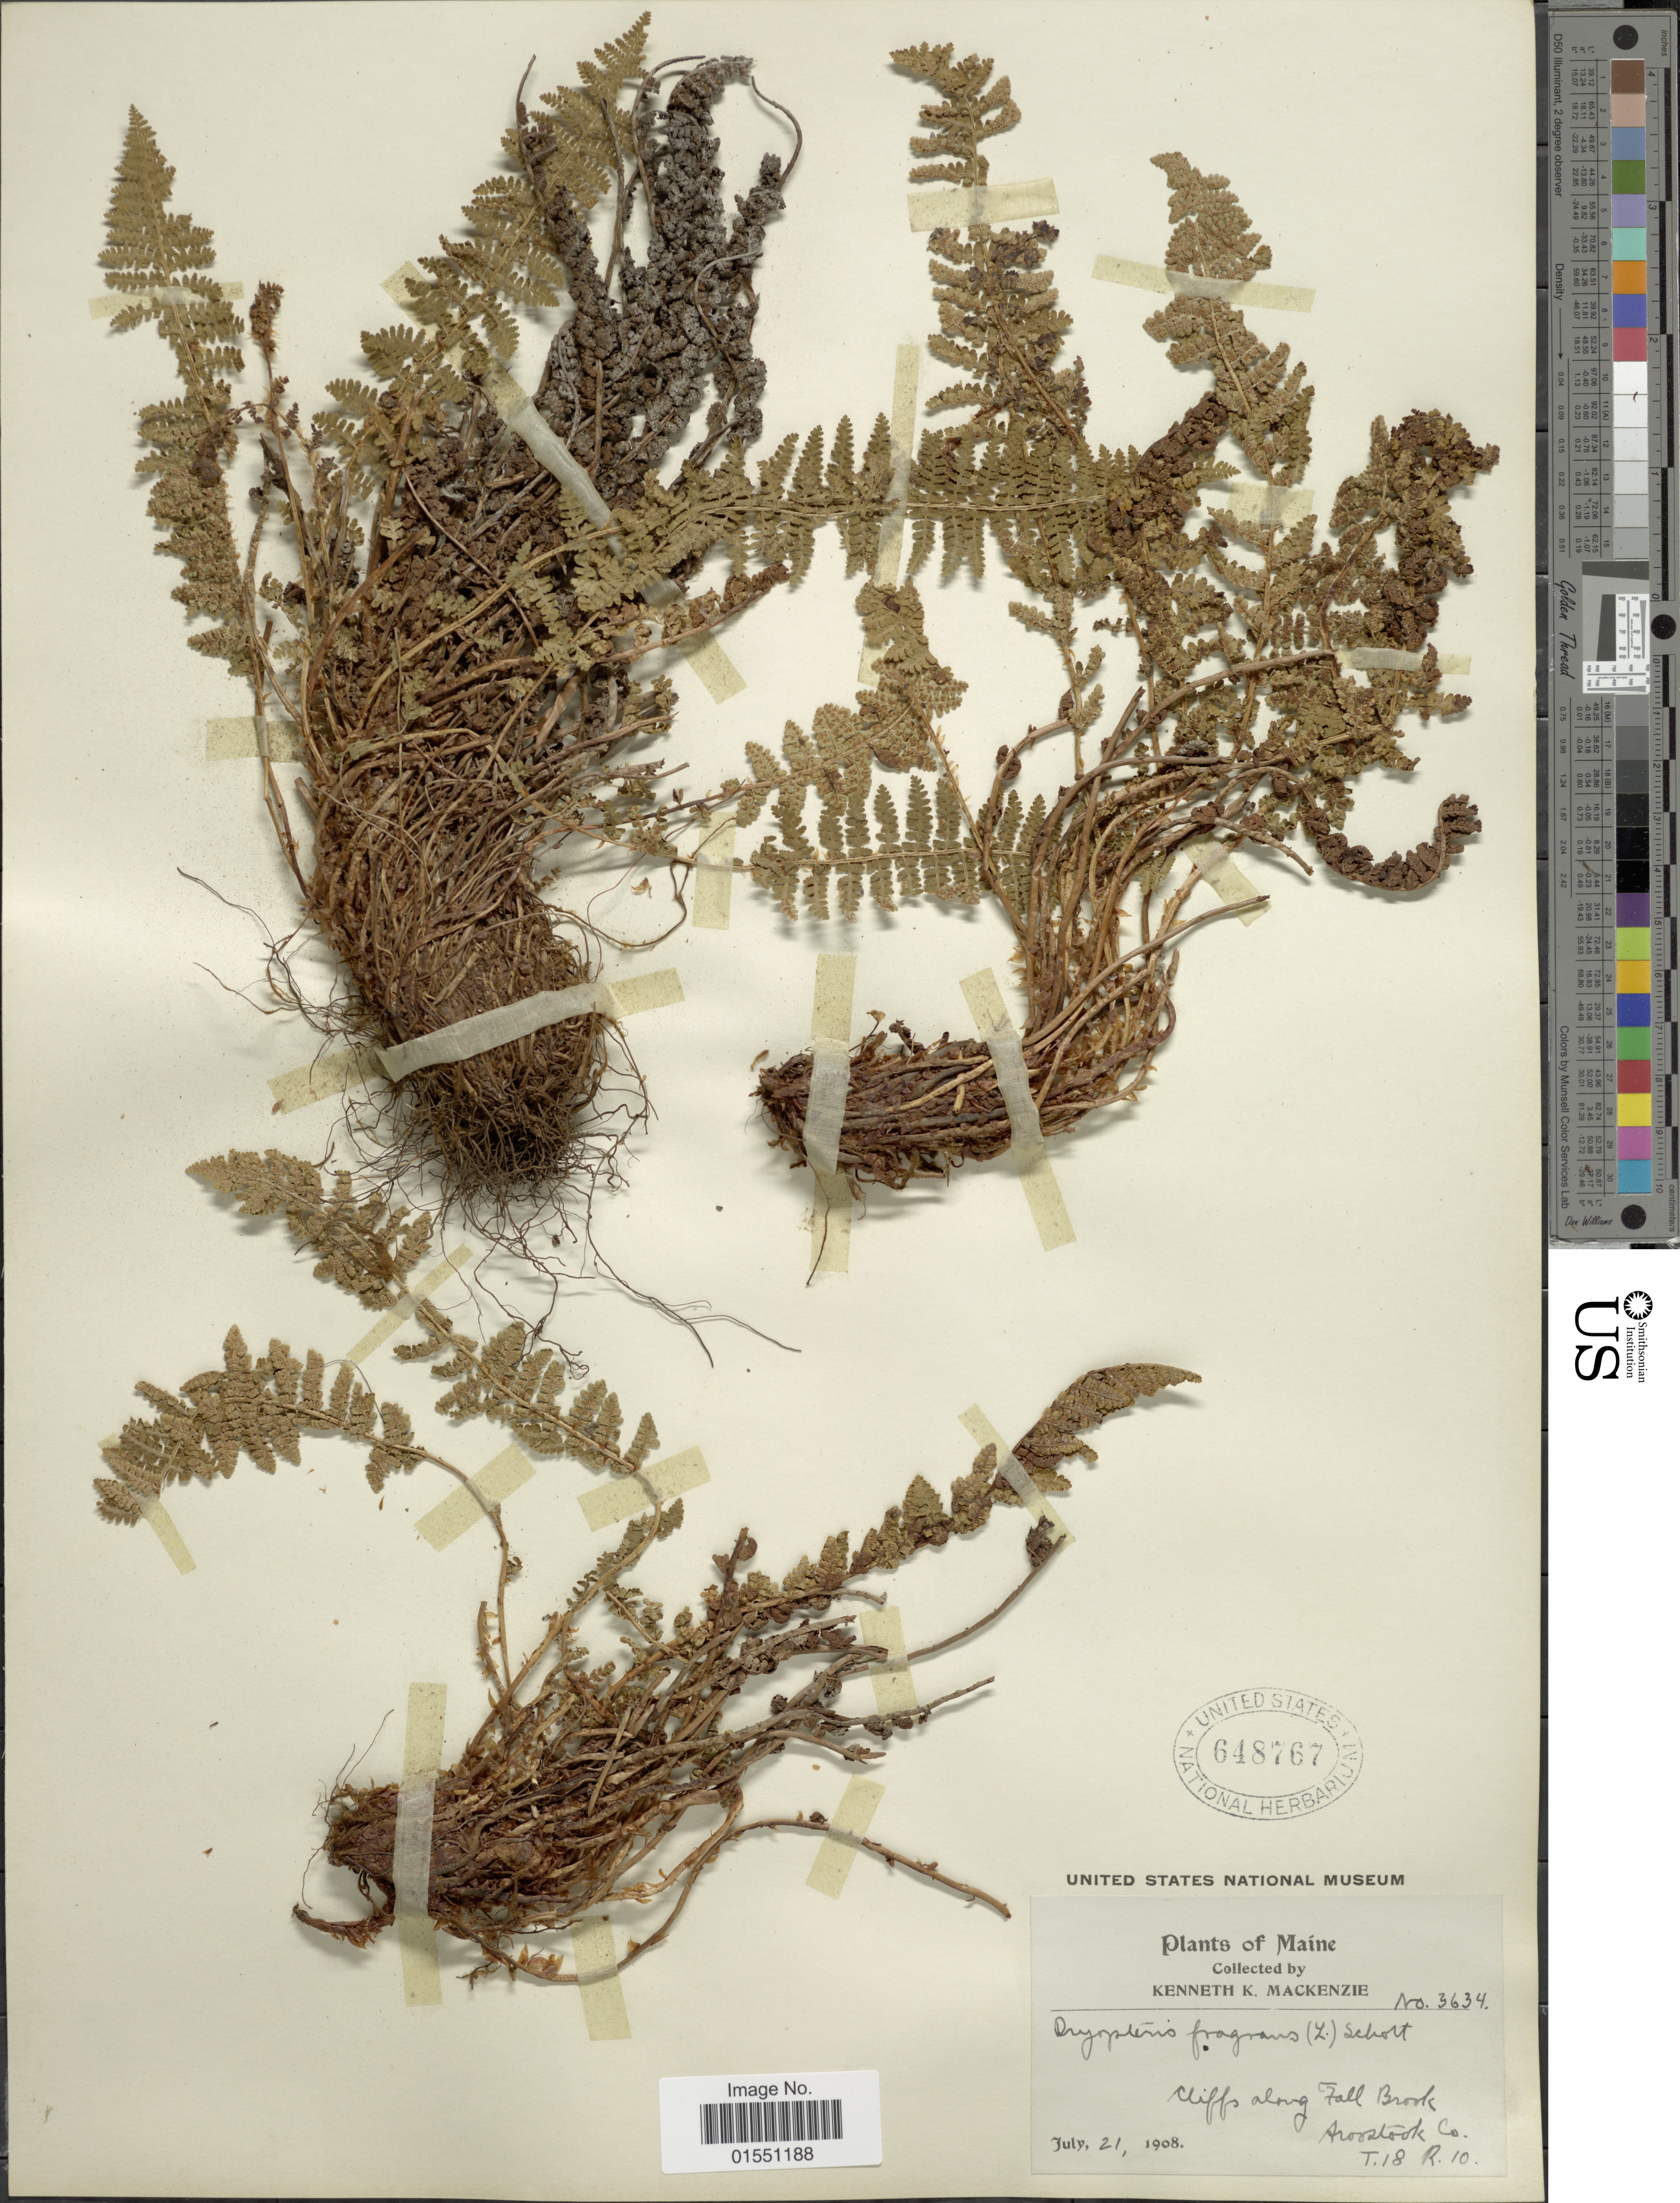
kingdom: Plantae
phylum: Tracheophyta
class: Polypodiopsida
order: Polypodiales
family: Dryopteridaceae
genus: Dryopteris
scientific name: Dryopteris fragrans var. hookeriana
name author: A. Prince ex Weath.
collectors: K. K. Mackenzie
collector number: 3634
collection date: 1908-07-21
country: United States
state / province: Maine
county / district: Aroostook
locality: Cliffs along Fall Brook. T.18 R.10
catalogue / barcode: US 648767